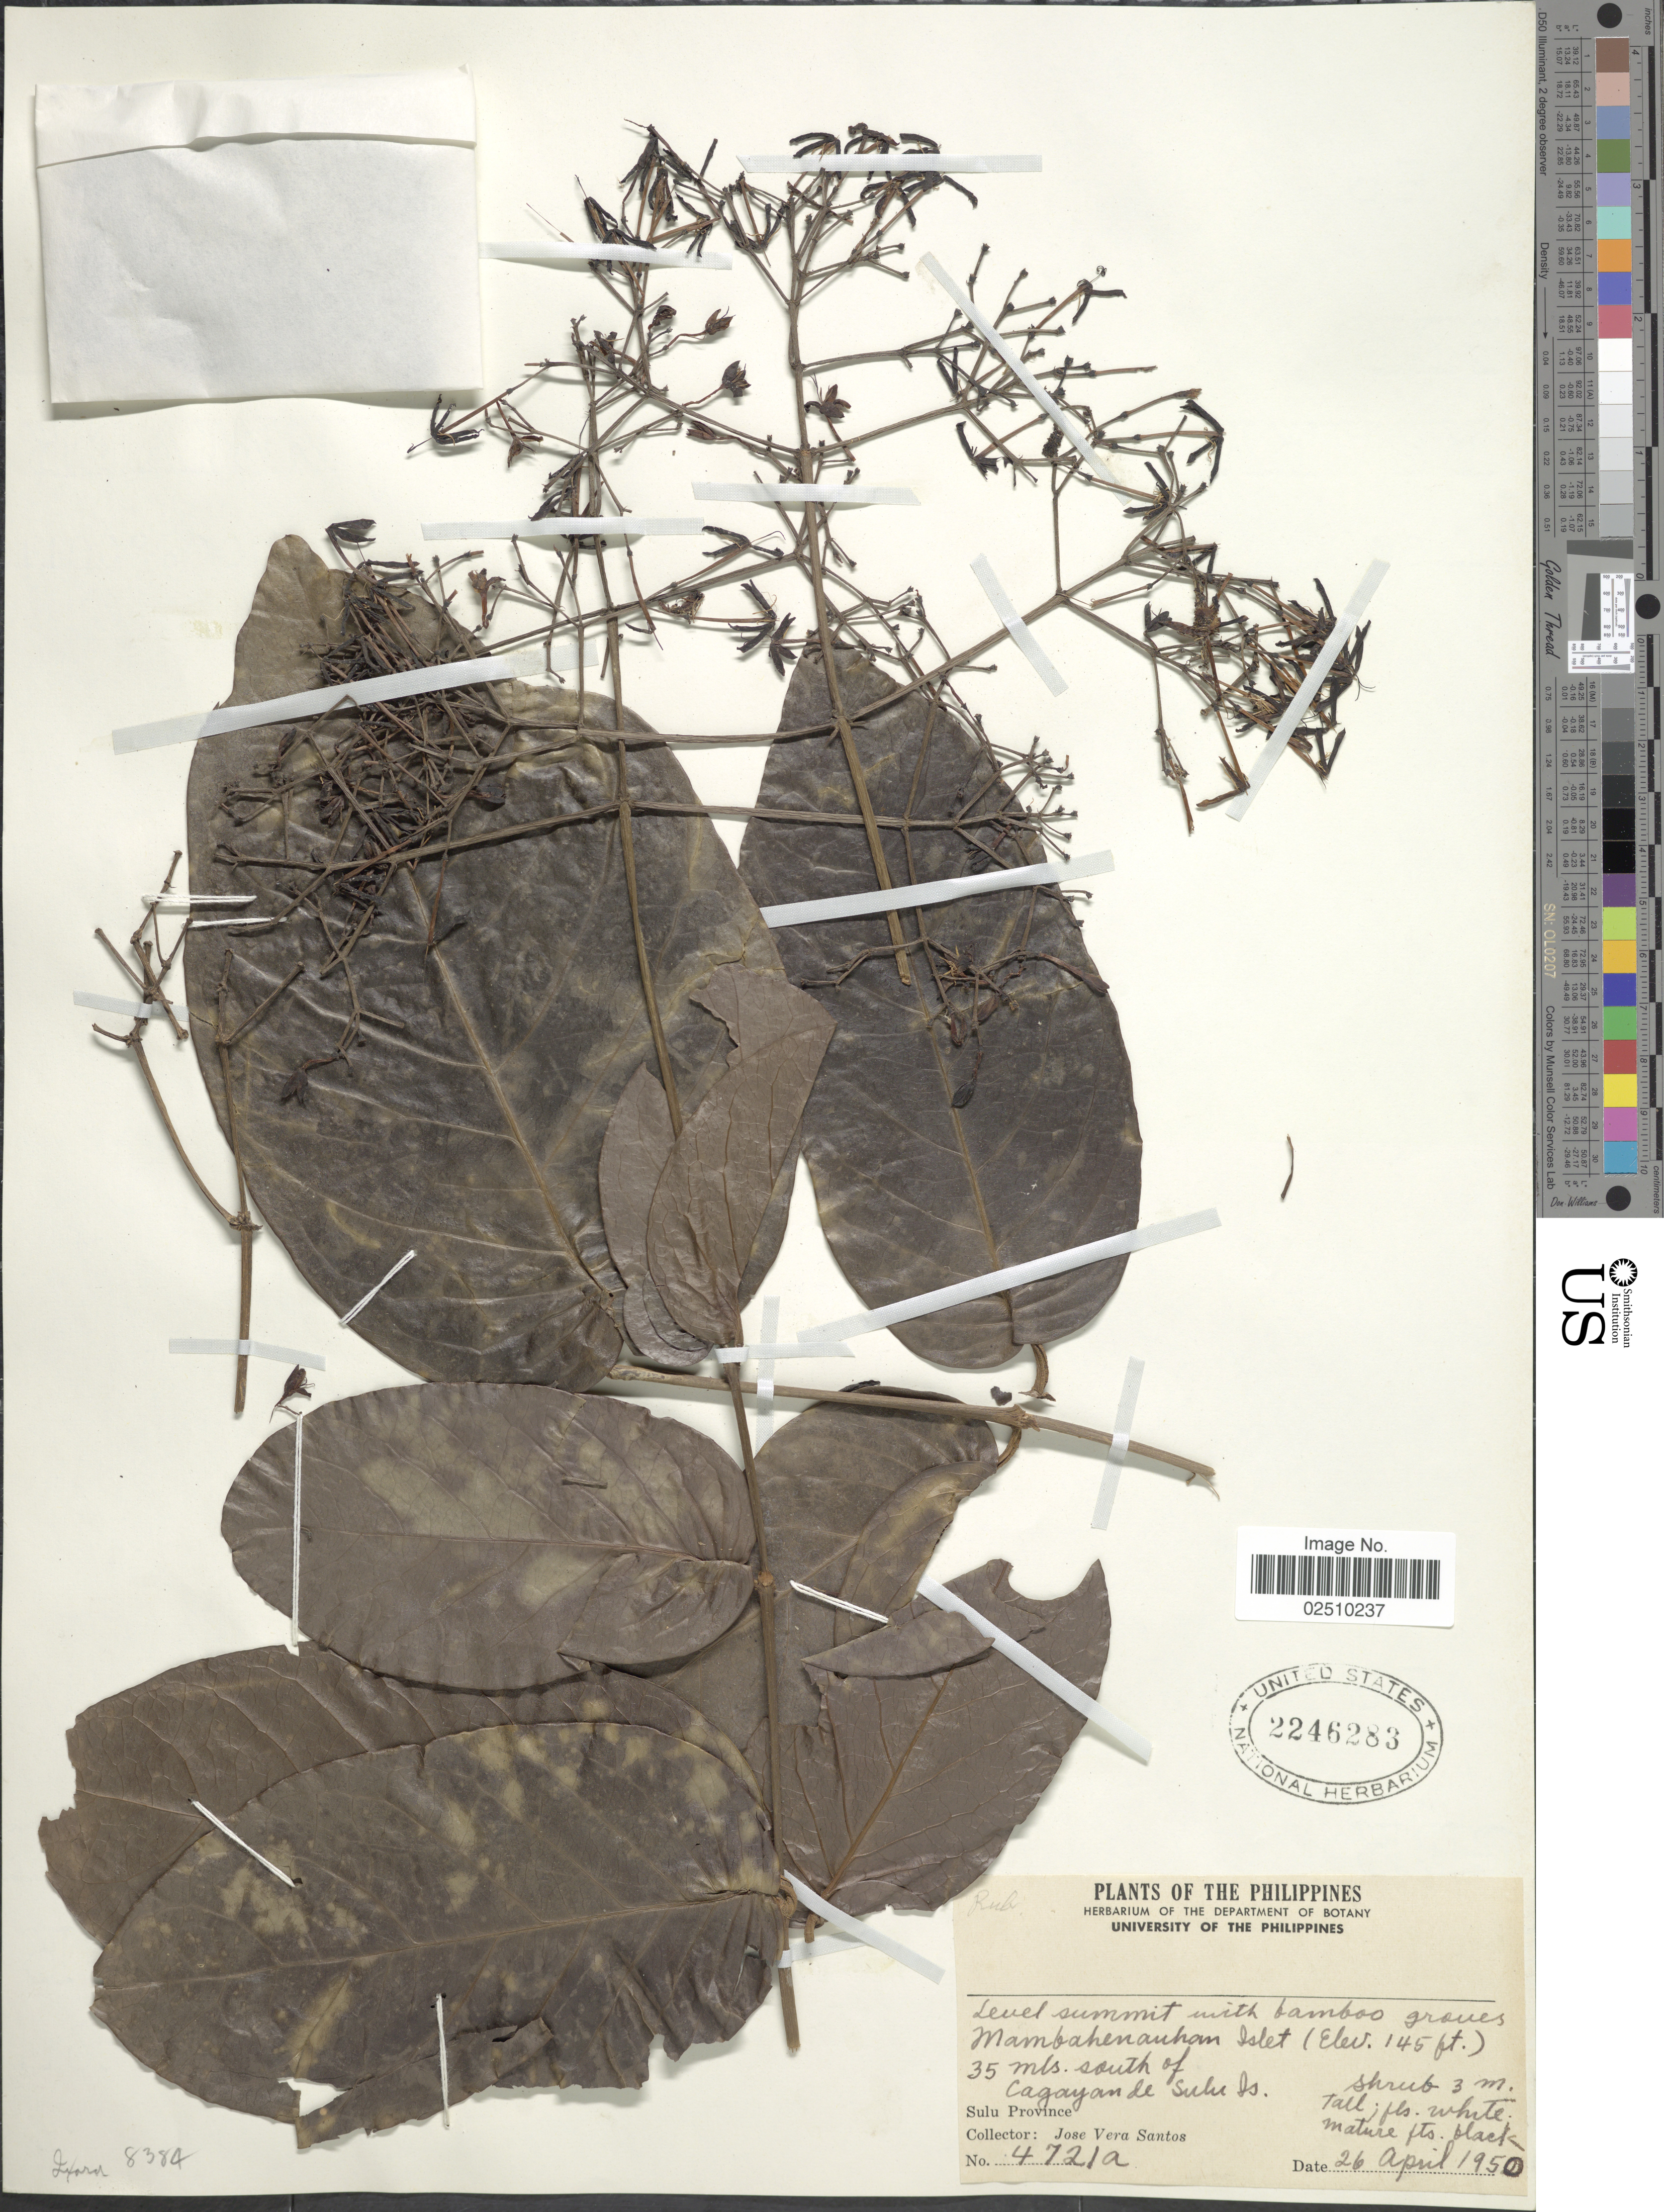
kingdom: Plantae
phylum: Tracheophyta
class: Magnoliopsida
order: Gentianales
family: Rubiaceae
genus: Ixora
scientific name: Ixora sp.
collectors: J. V. Santos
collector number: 4721a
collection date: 1950-04-26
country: Philippines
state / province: Muslim Mindanao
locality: Level summit with bambao groves Mambahenauhan Islet. 35 mls. south of Cagayan de Sulu Is. Sulu Province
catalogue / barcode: US 2246283